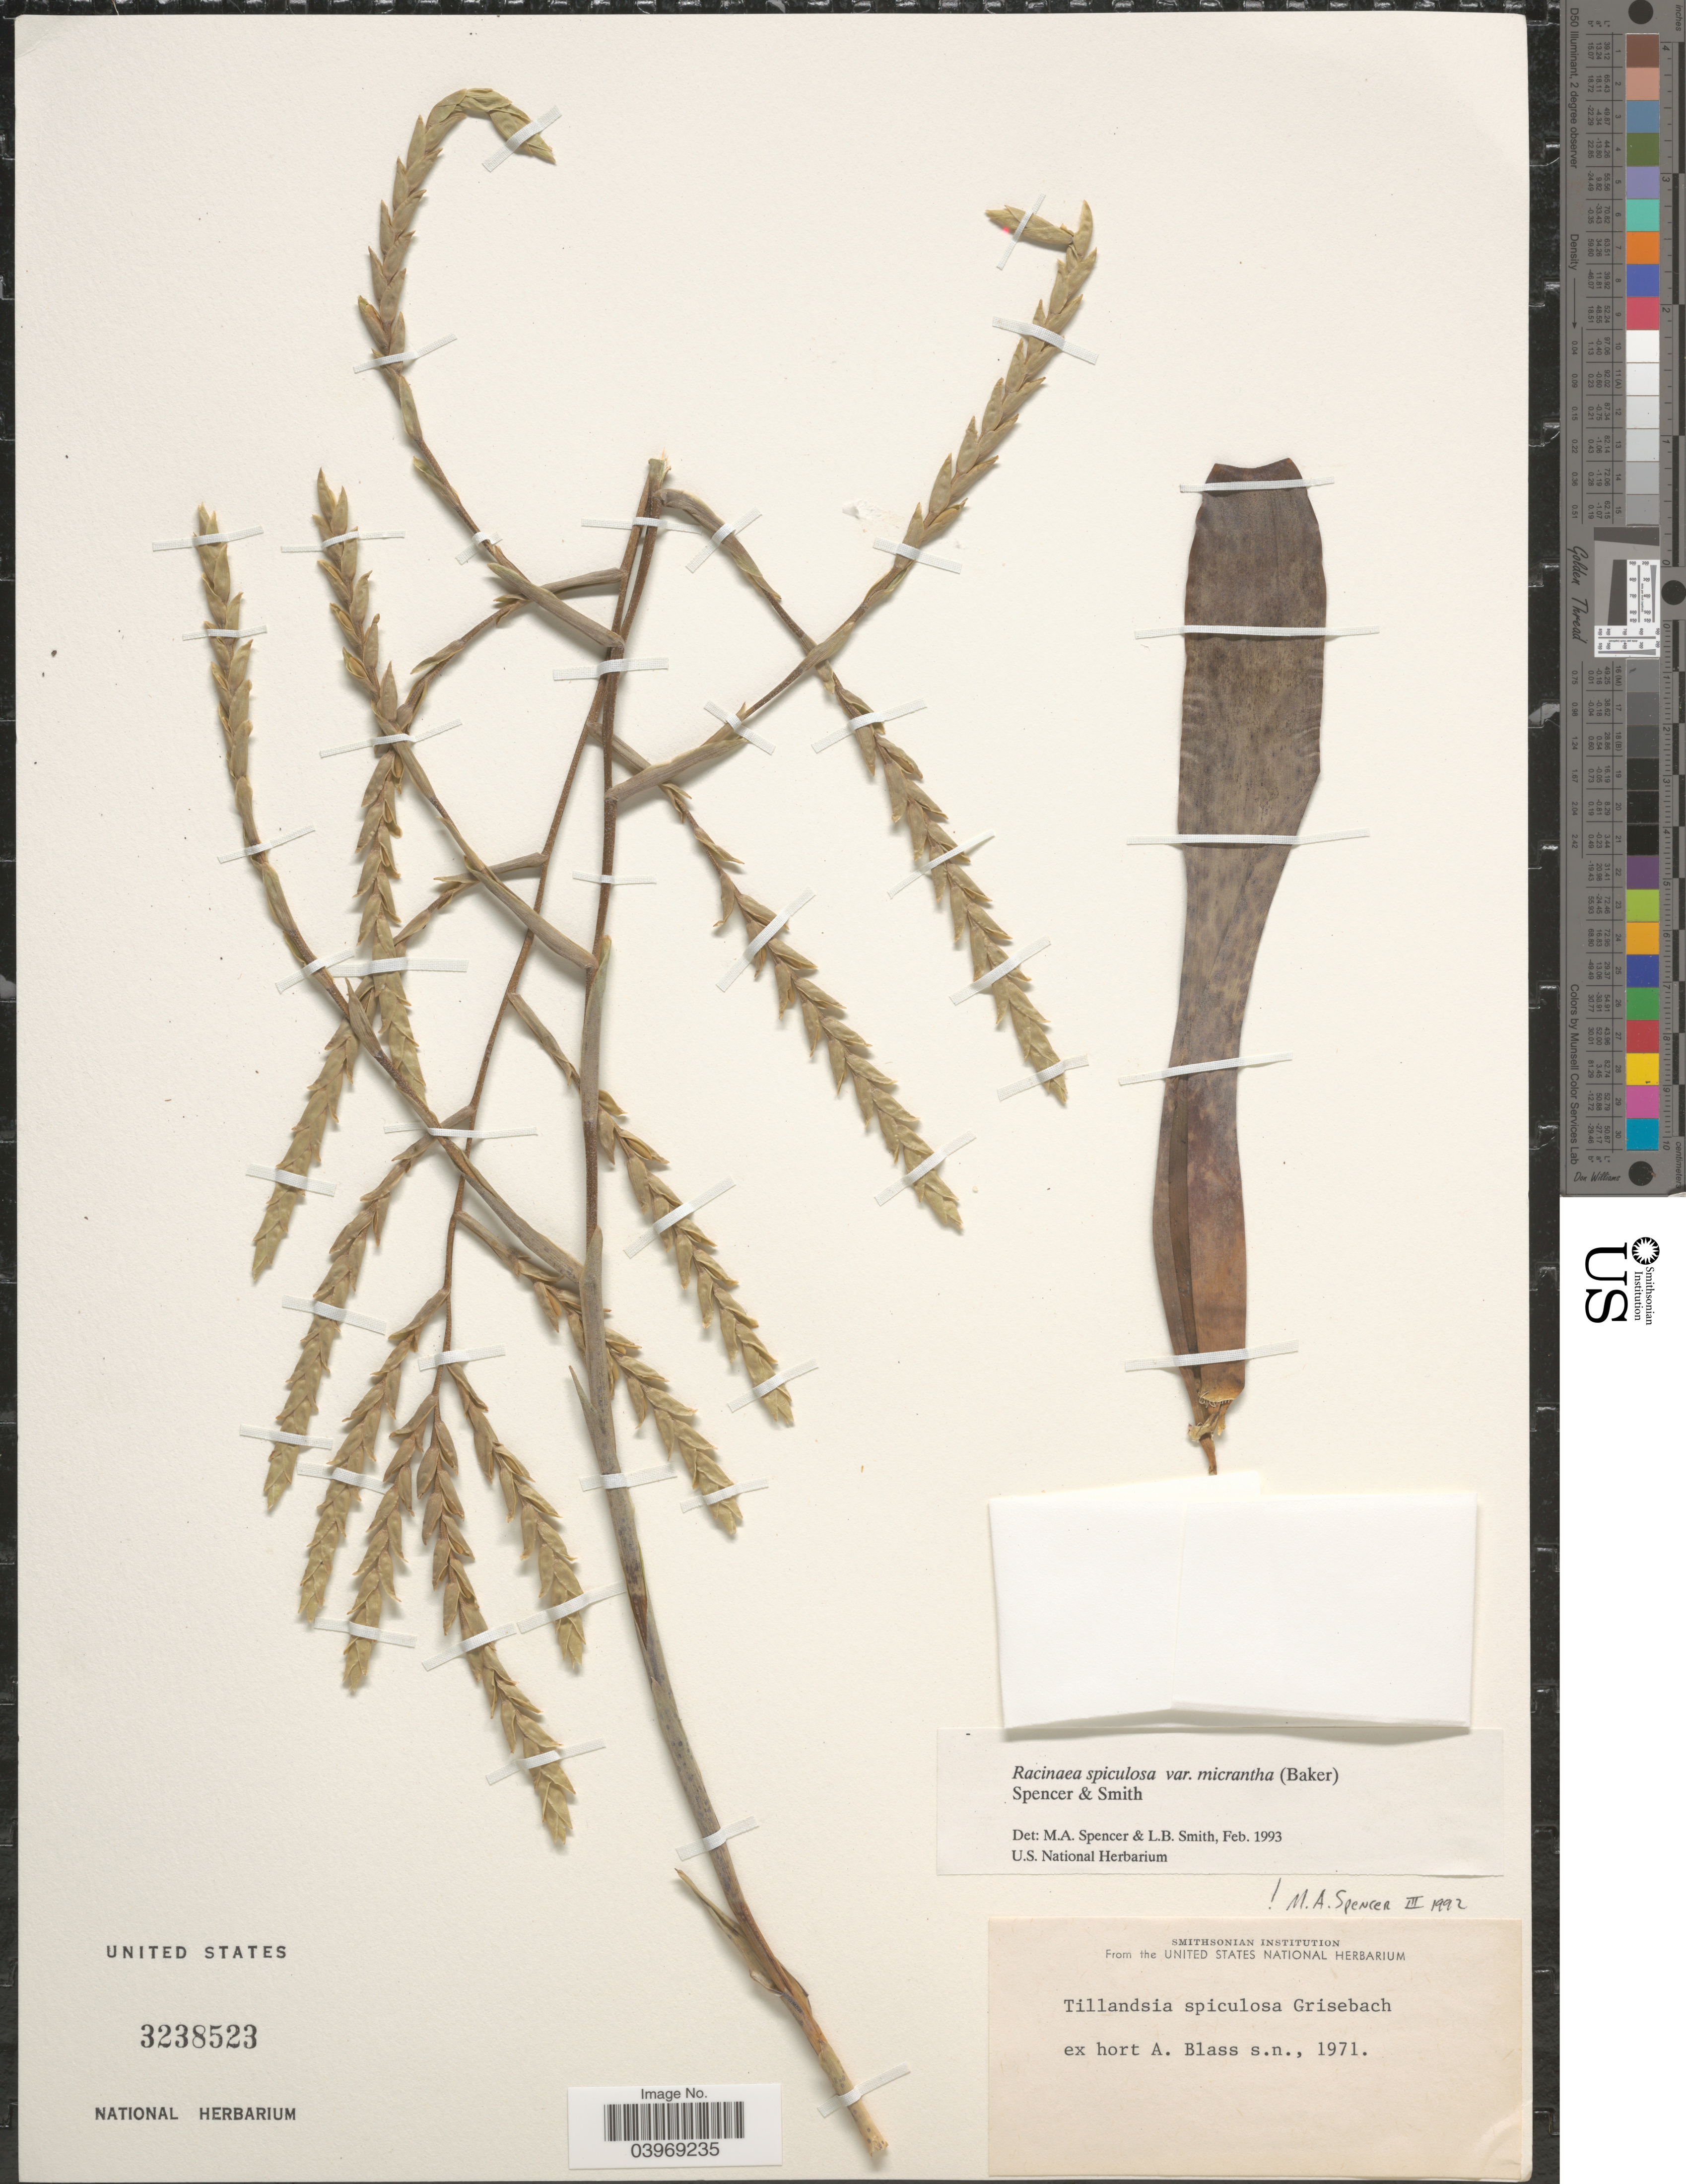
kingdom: Plantae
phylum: Tracheophyta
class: Liliopsida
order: Poales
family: Bromeliaceae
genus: Racinaea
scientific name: Racinaea spiculosa var. micrantha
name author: (Baker) M.A. Spencer & L.B. Sm.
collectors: Ex hort A. Blass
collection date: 1971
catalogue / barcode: US 3238523